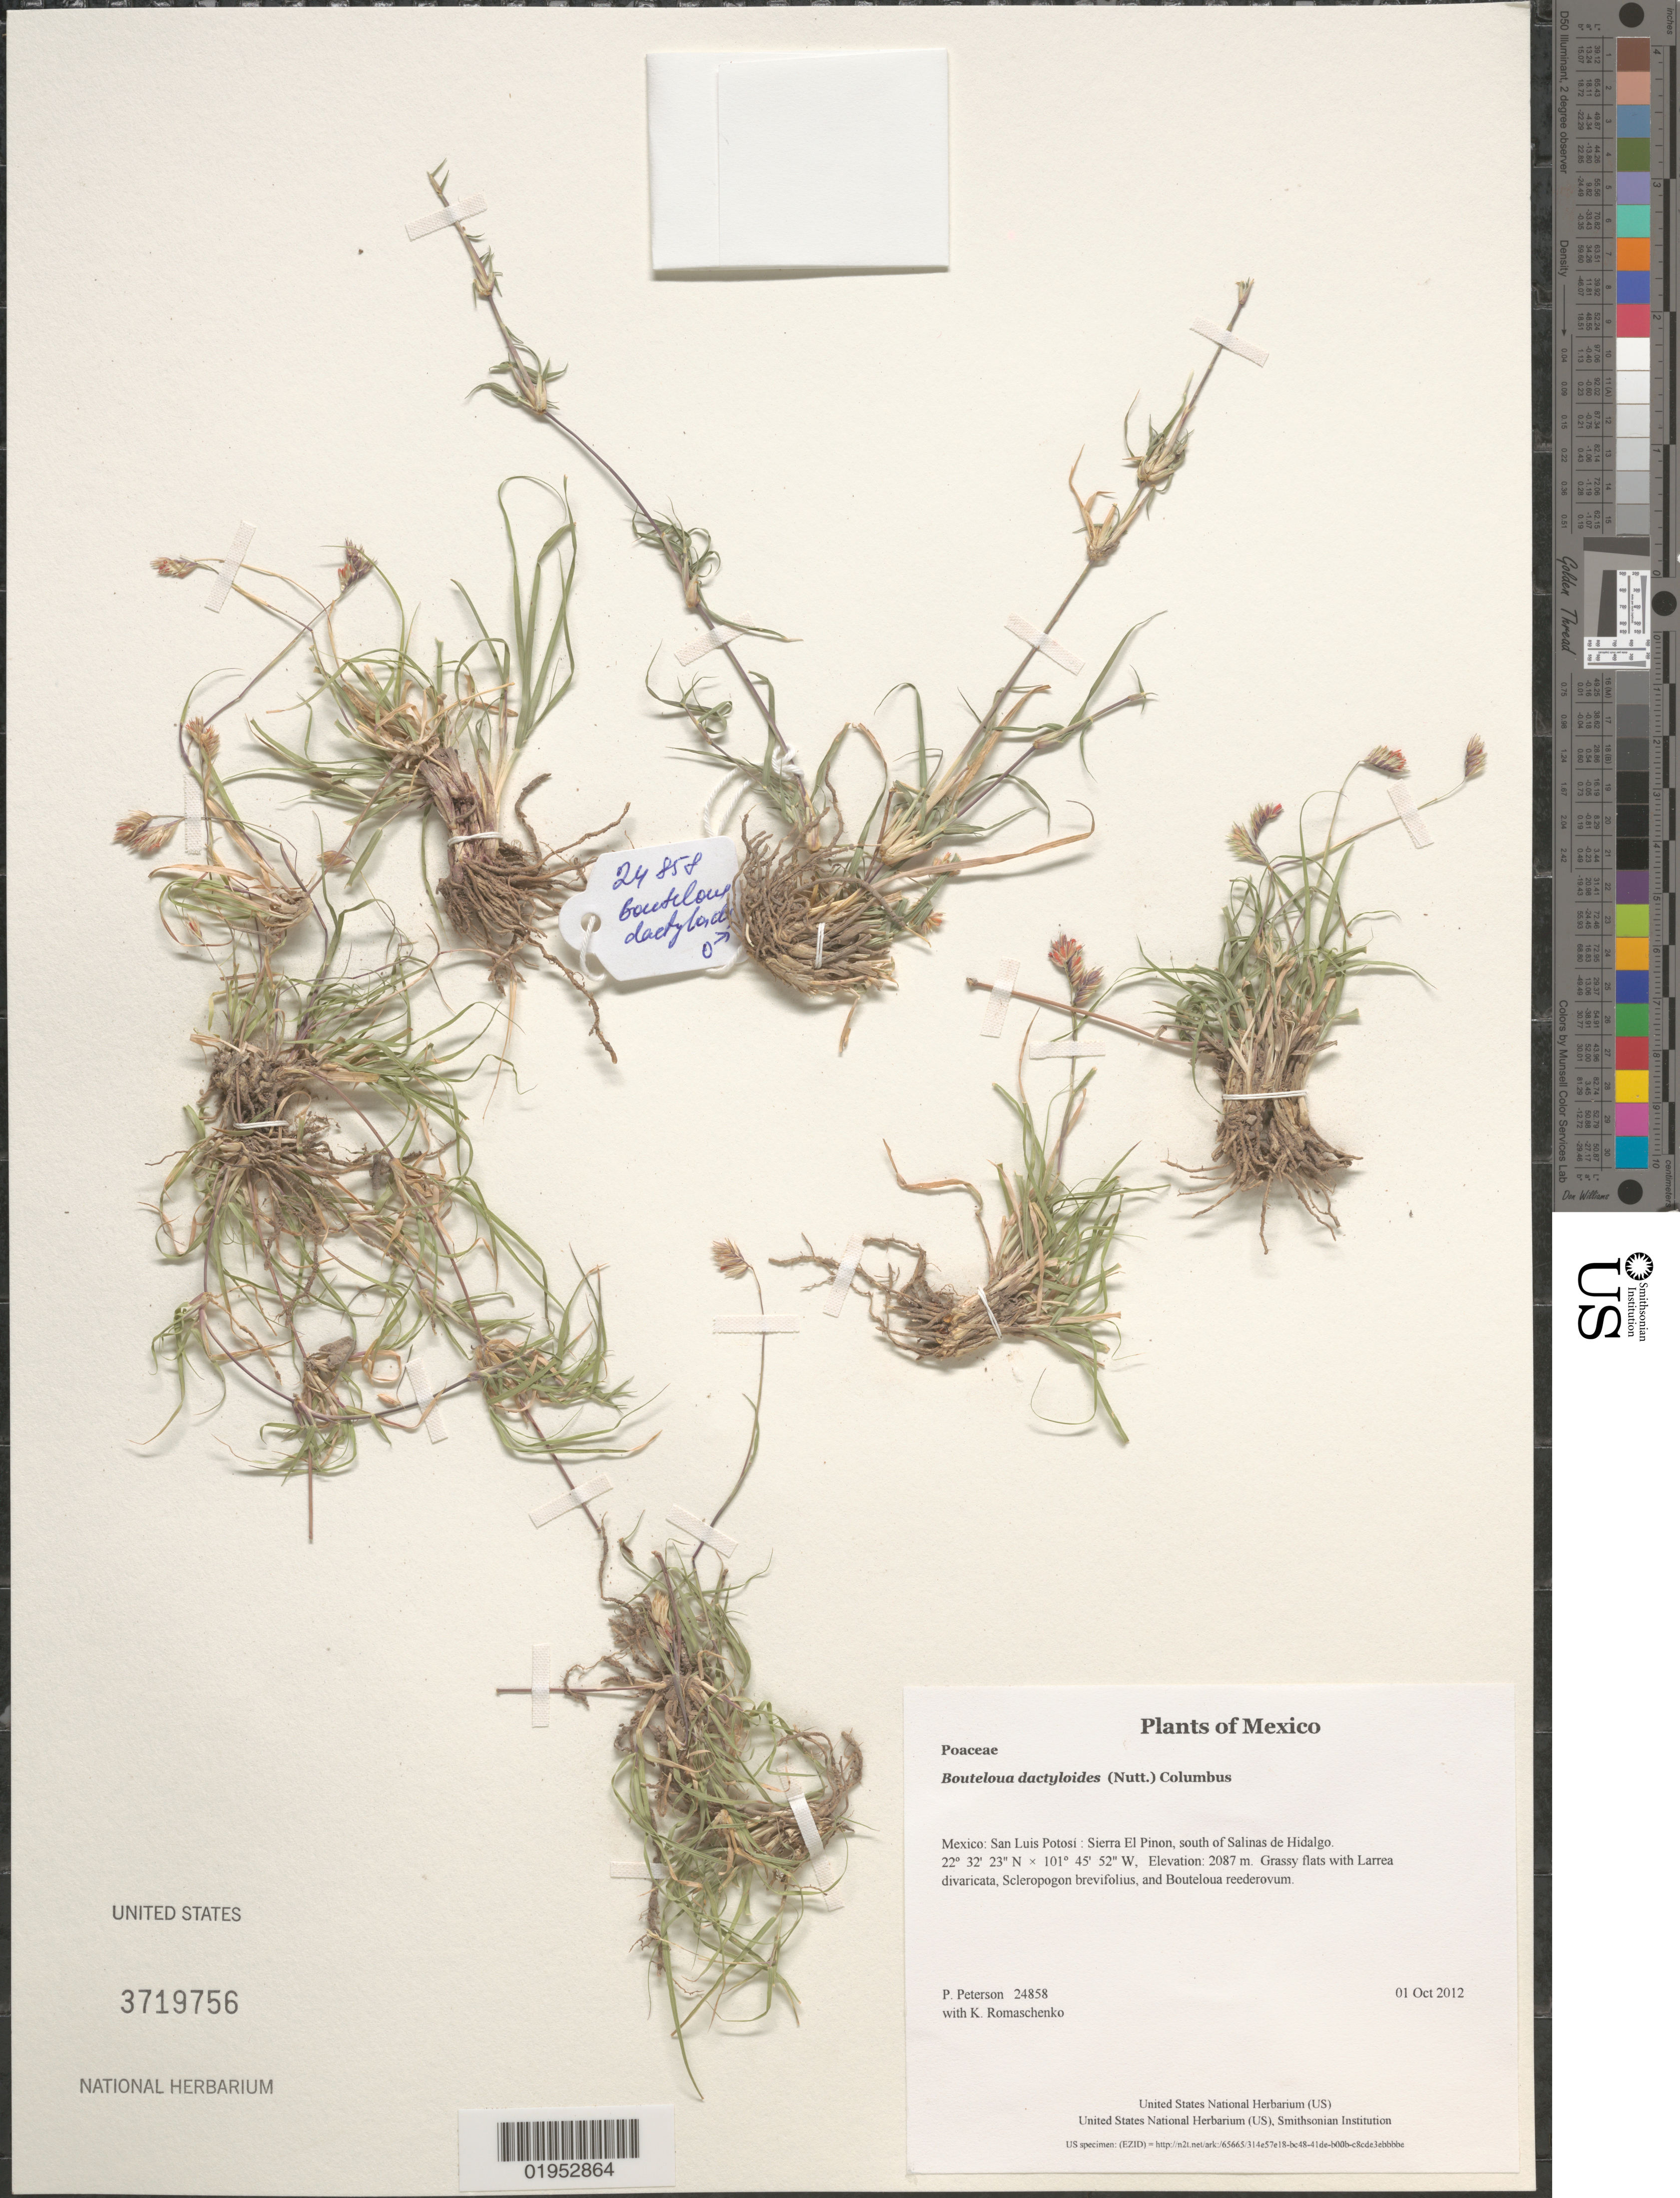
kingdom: Plantae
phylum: Tracheophyta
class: Liliopsida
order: Poales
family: Poaceae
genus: Bouteloua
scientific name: Bouteloua dactyloides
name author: (Nutt.) Columbus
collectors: P. M. Peterson & K. Romaschenko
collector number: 24858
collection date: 2012-10-01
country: Mexico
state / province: San Luis Potosí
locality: Sierra El Pinon, south of Salinas de Hidalgo.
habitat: Grassy flats with Larrea divaricata, Scleropogon brevifolius, and Bouteloua reederovum.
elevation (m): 2087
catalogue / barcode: US 3719756